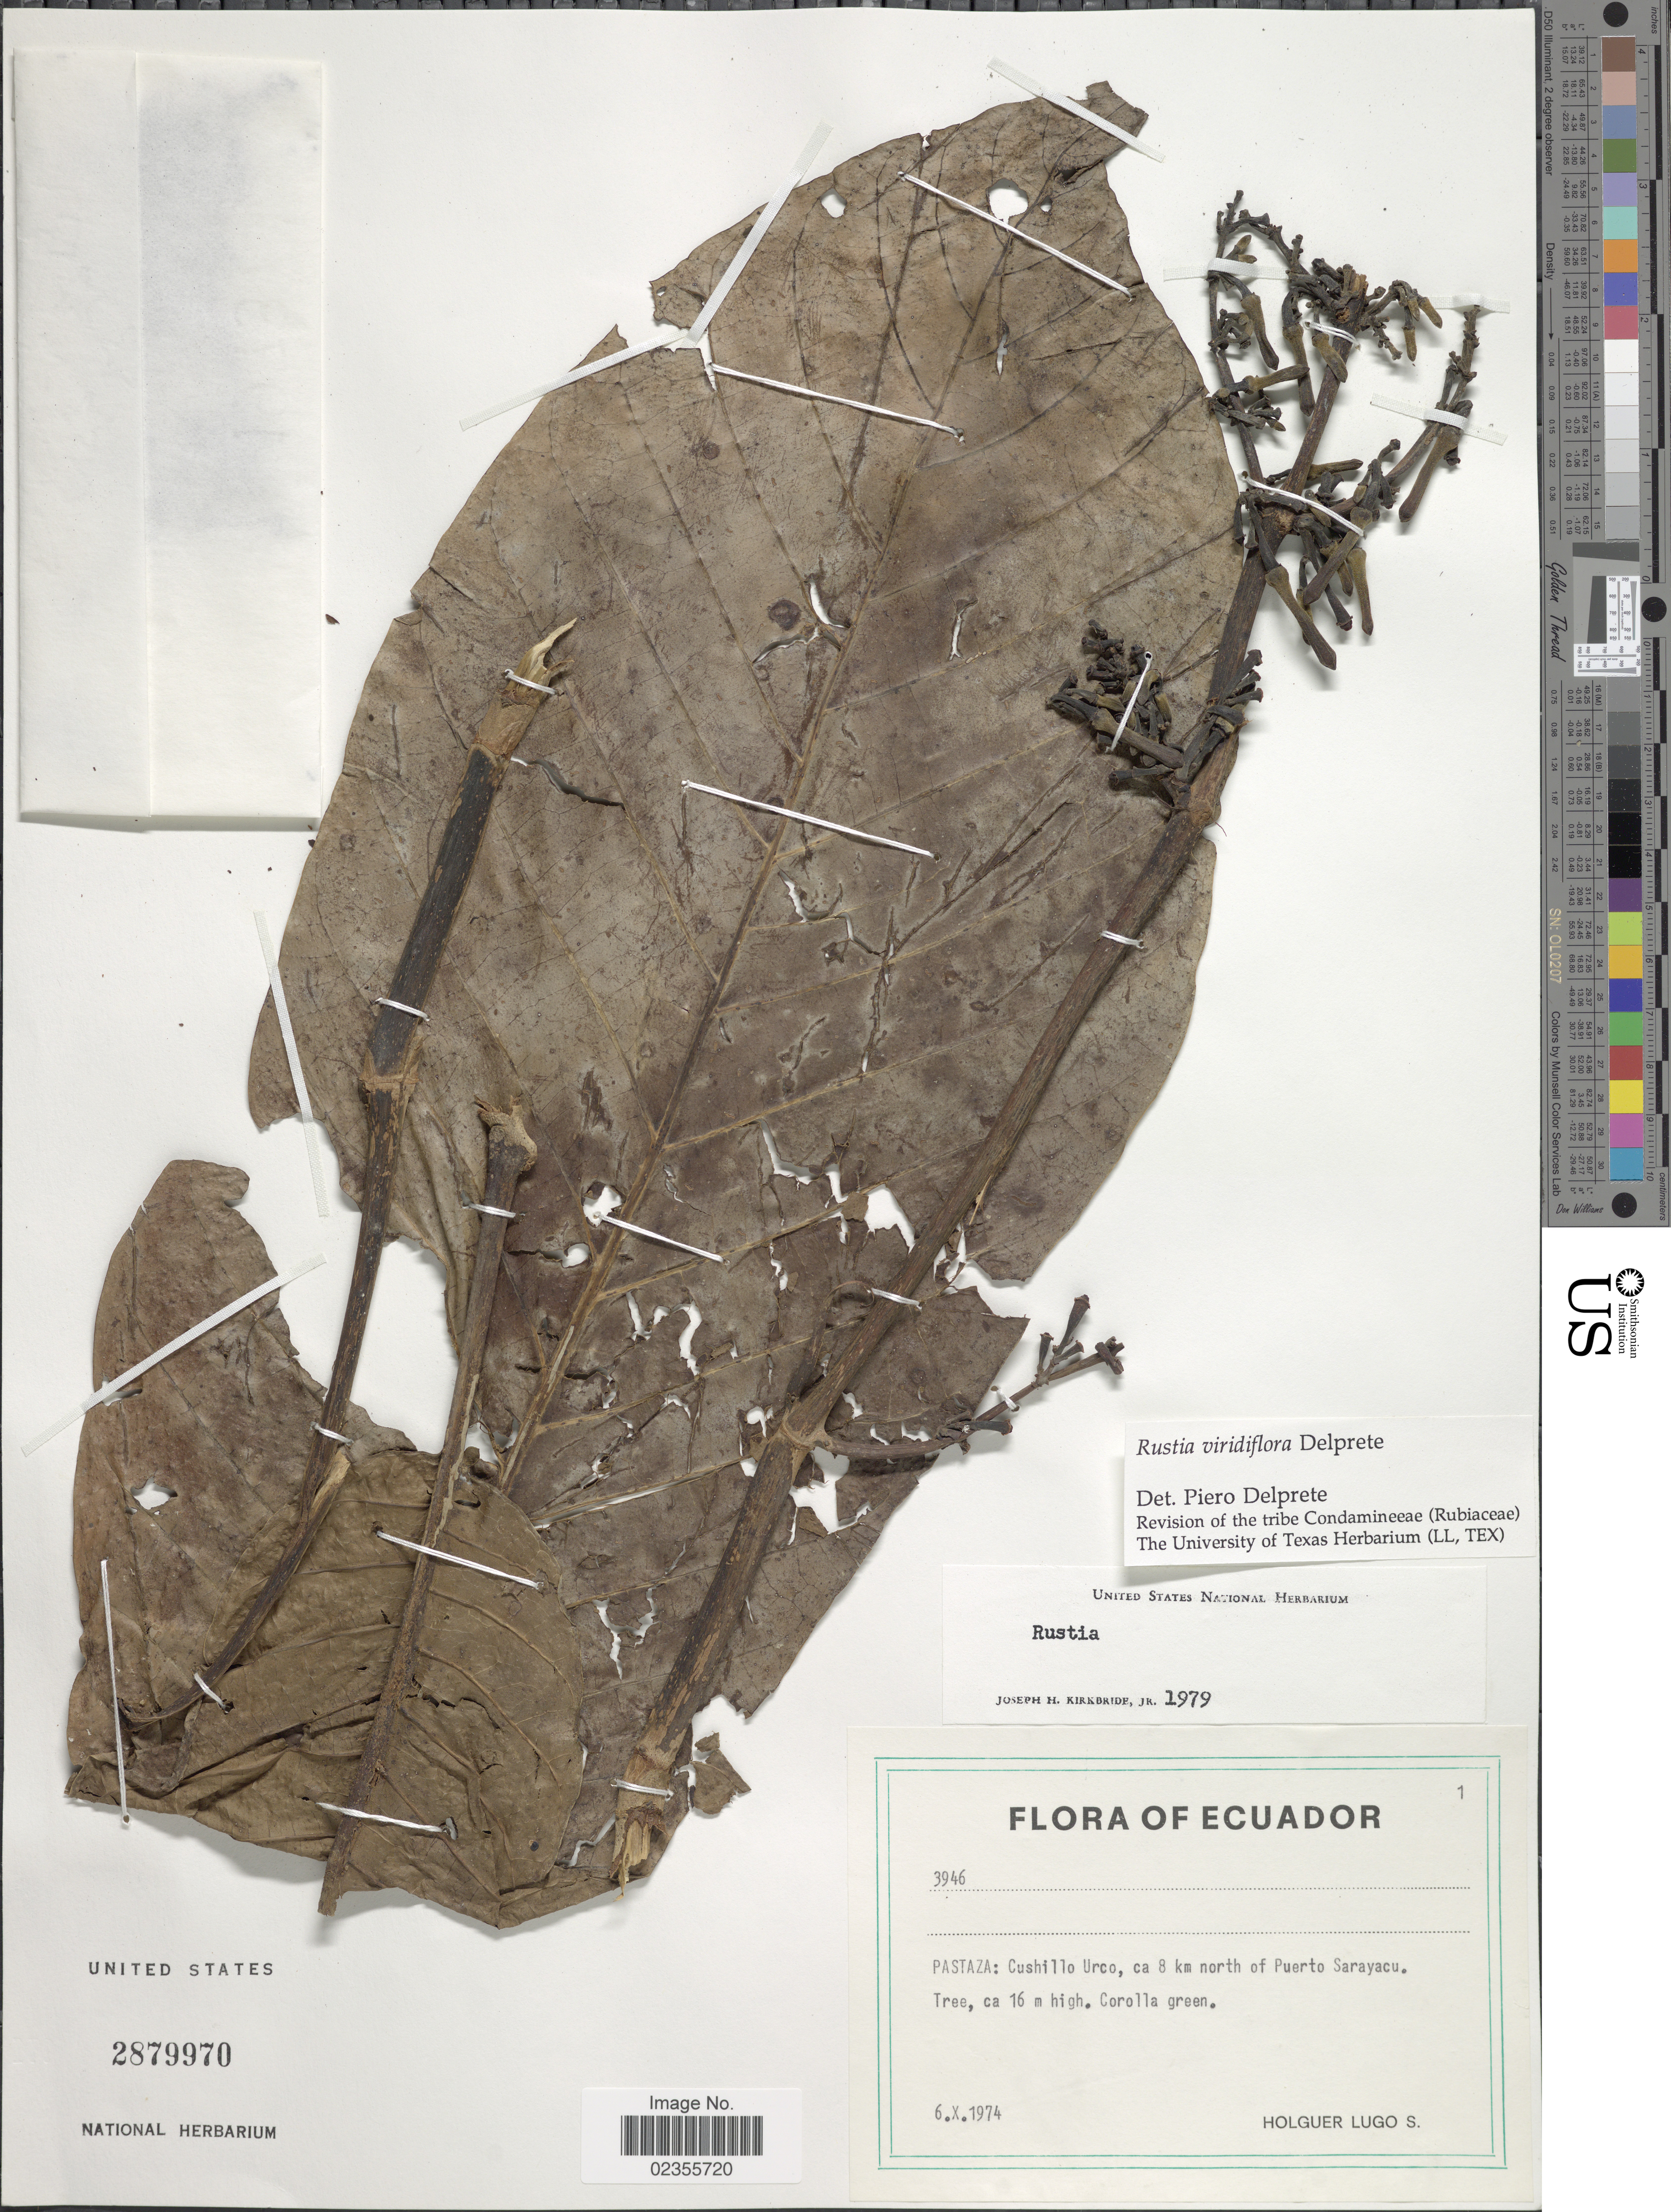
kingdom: Plantae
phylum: Tracheophyta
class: Magnoliopsida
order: Gentianales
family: Rubiaceae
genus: Rustia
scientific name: Rustia viridiflora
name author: Delprete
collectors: H. Lugo S.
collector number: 3946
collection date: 1974-10-06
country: Ecuador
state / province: Pastaza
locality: Cushilo Urco, ca 8 km north of Puerto Sarayacu.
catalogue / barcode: US 2879970